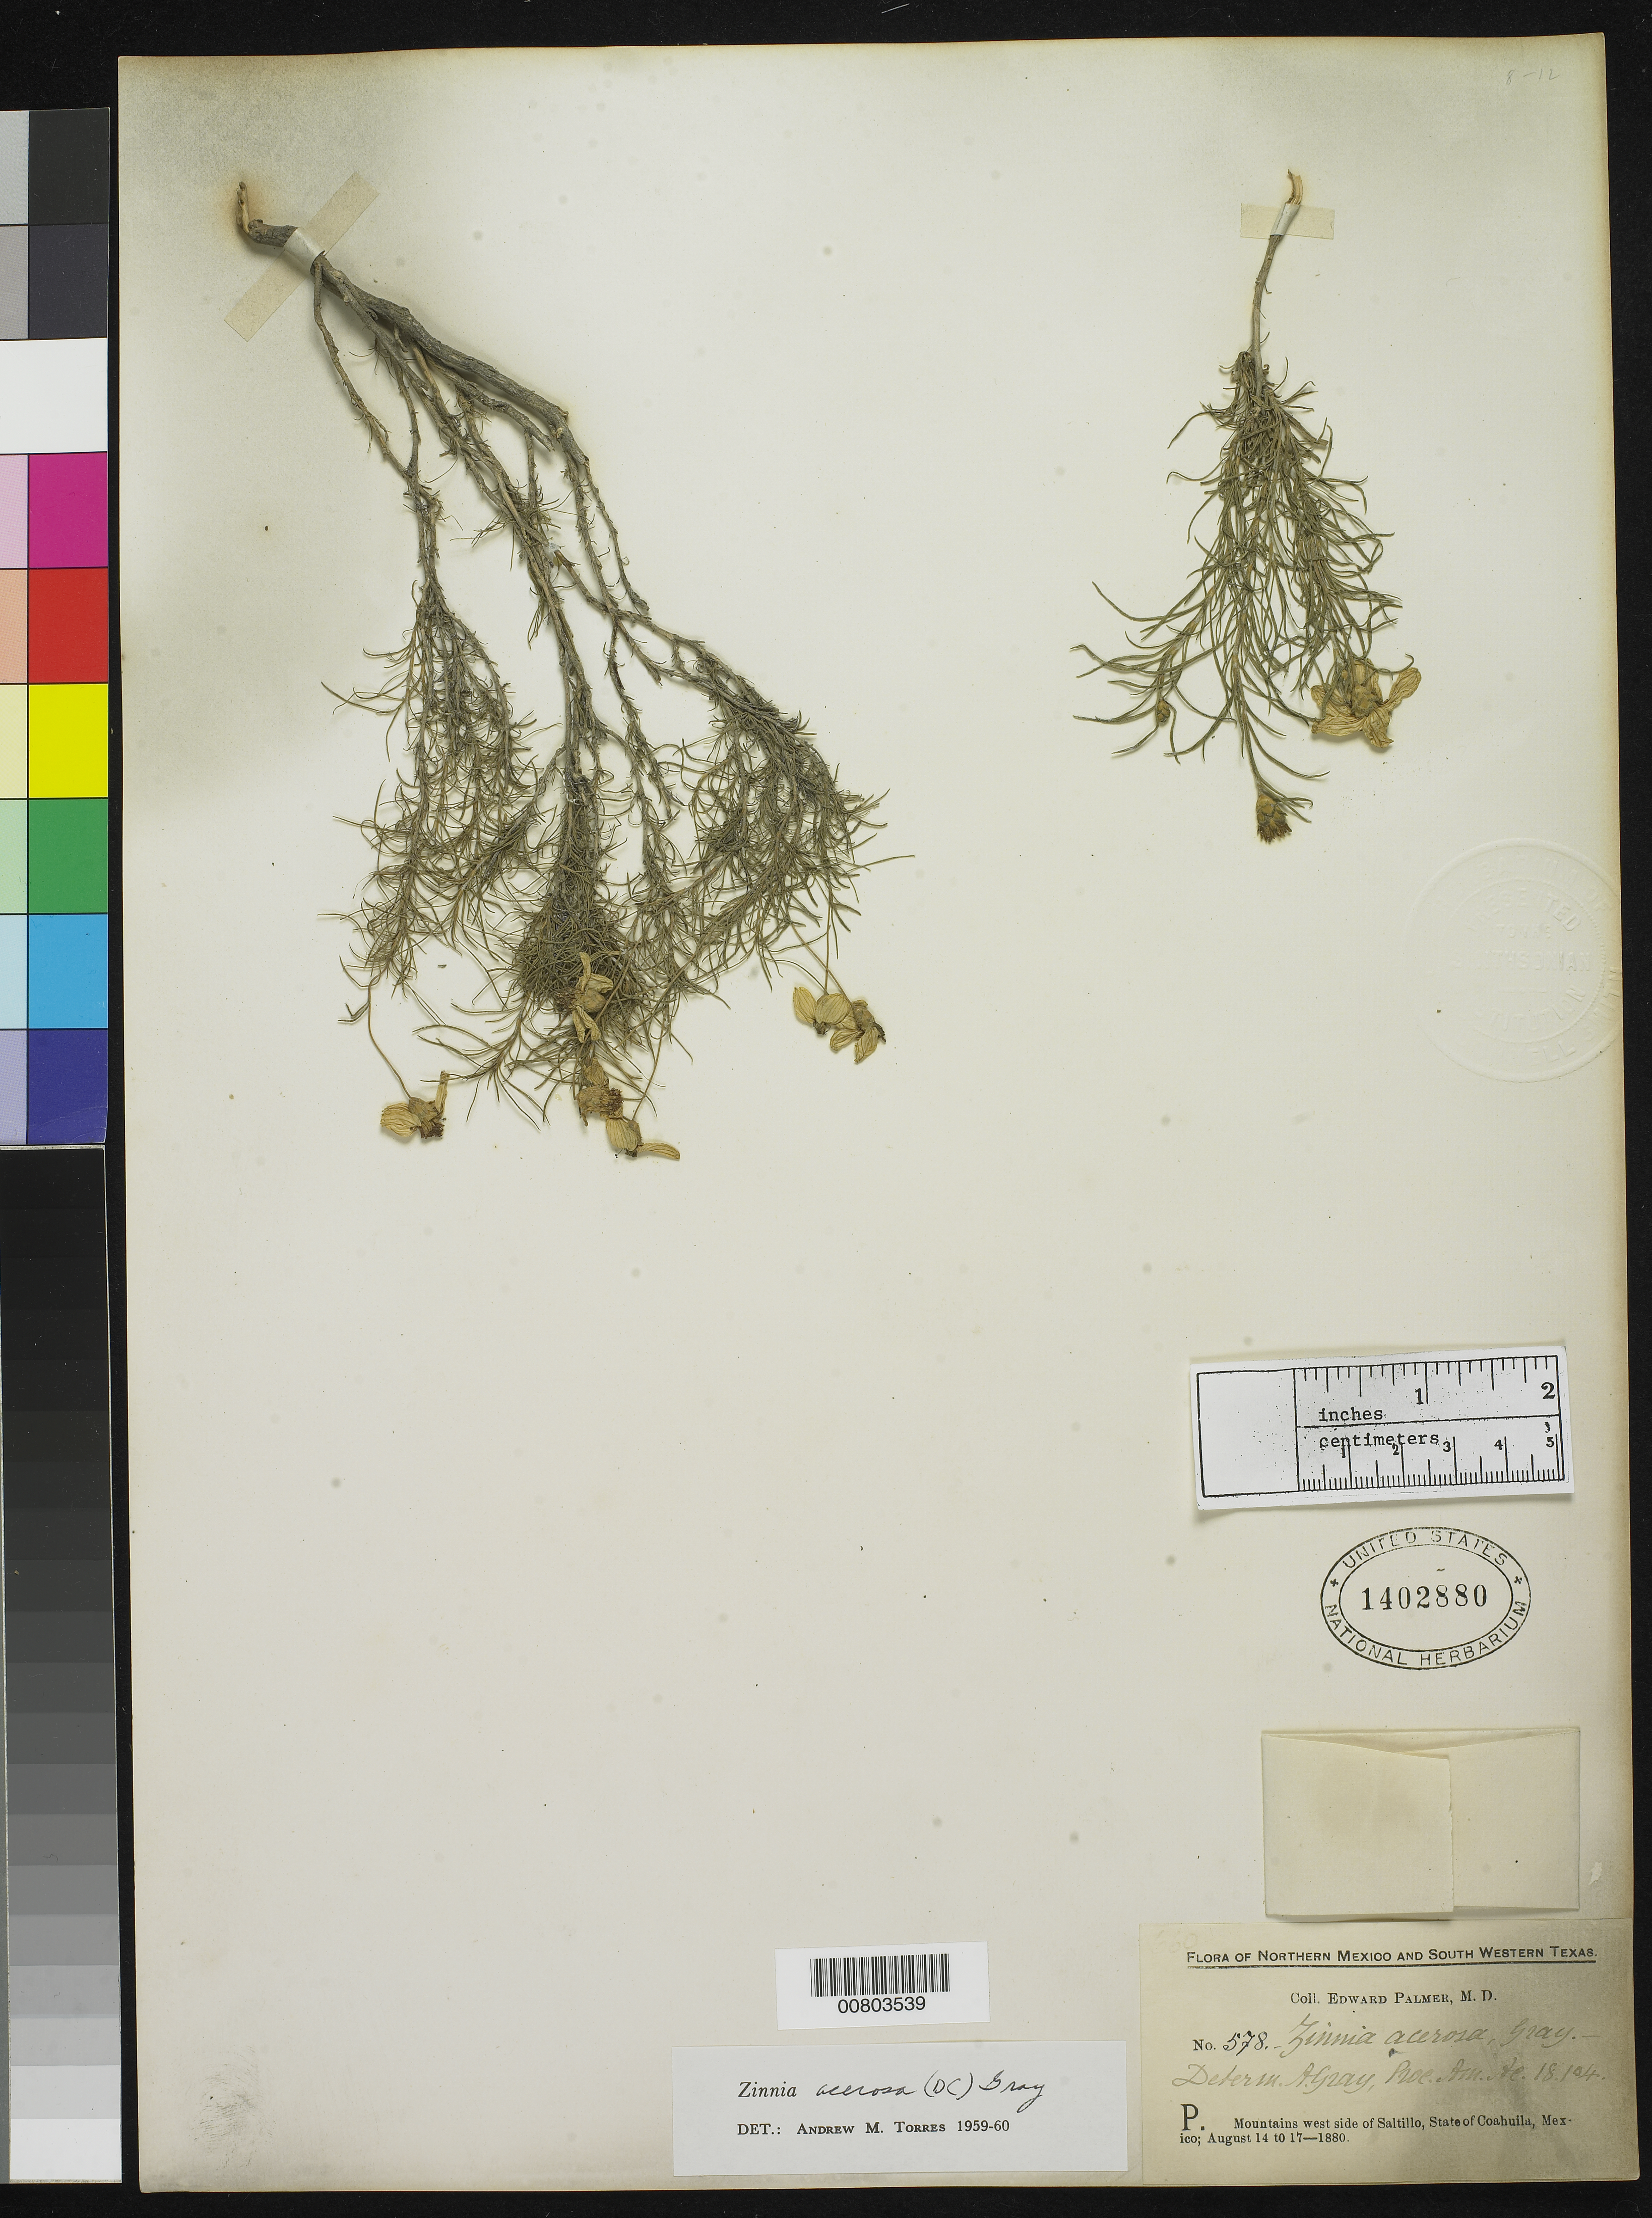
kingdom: Plantae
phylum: Tracheophyta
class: Magnoliopsida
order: Asterales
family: Asteraceae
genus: Zinnia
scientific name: Zinnia acerosa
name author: (DC.) A. Gray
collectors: E. Palmer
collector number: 578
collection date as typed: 14 Aug 1880 to 17 Aug 1880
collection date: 1880-08-14/1880-08-17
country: Mexico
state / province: Coahuila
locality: P. Mountains west of Saltillo, State of Coahuila.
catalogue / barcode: US 1402880